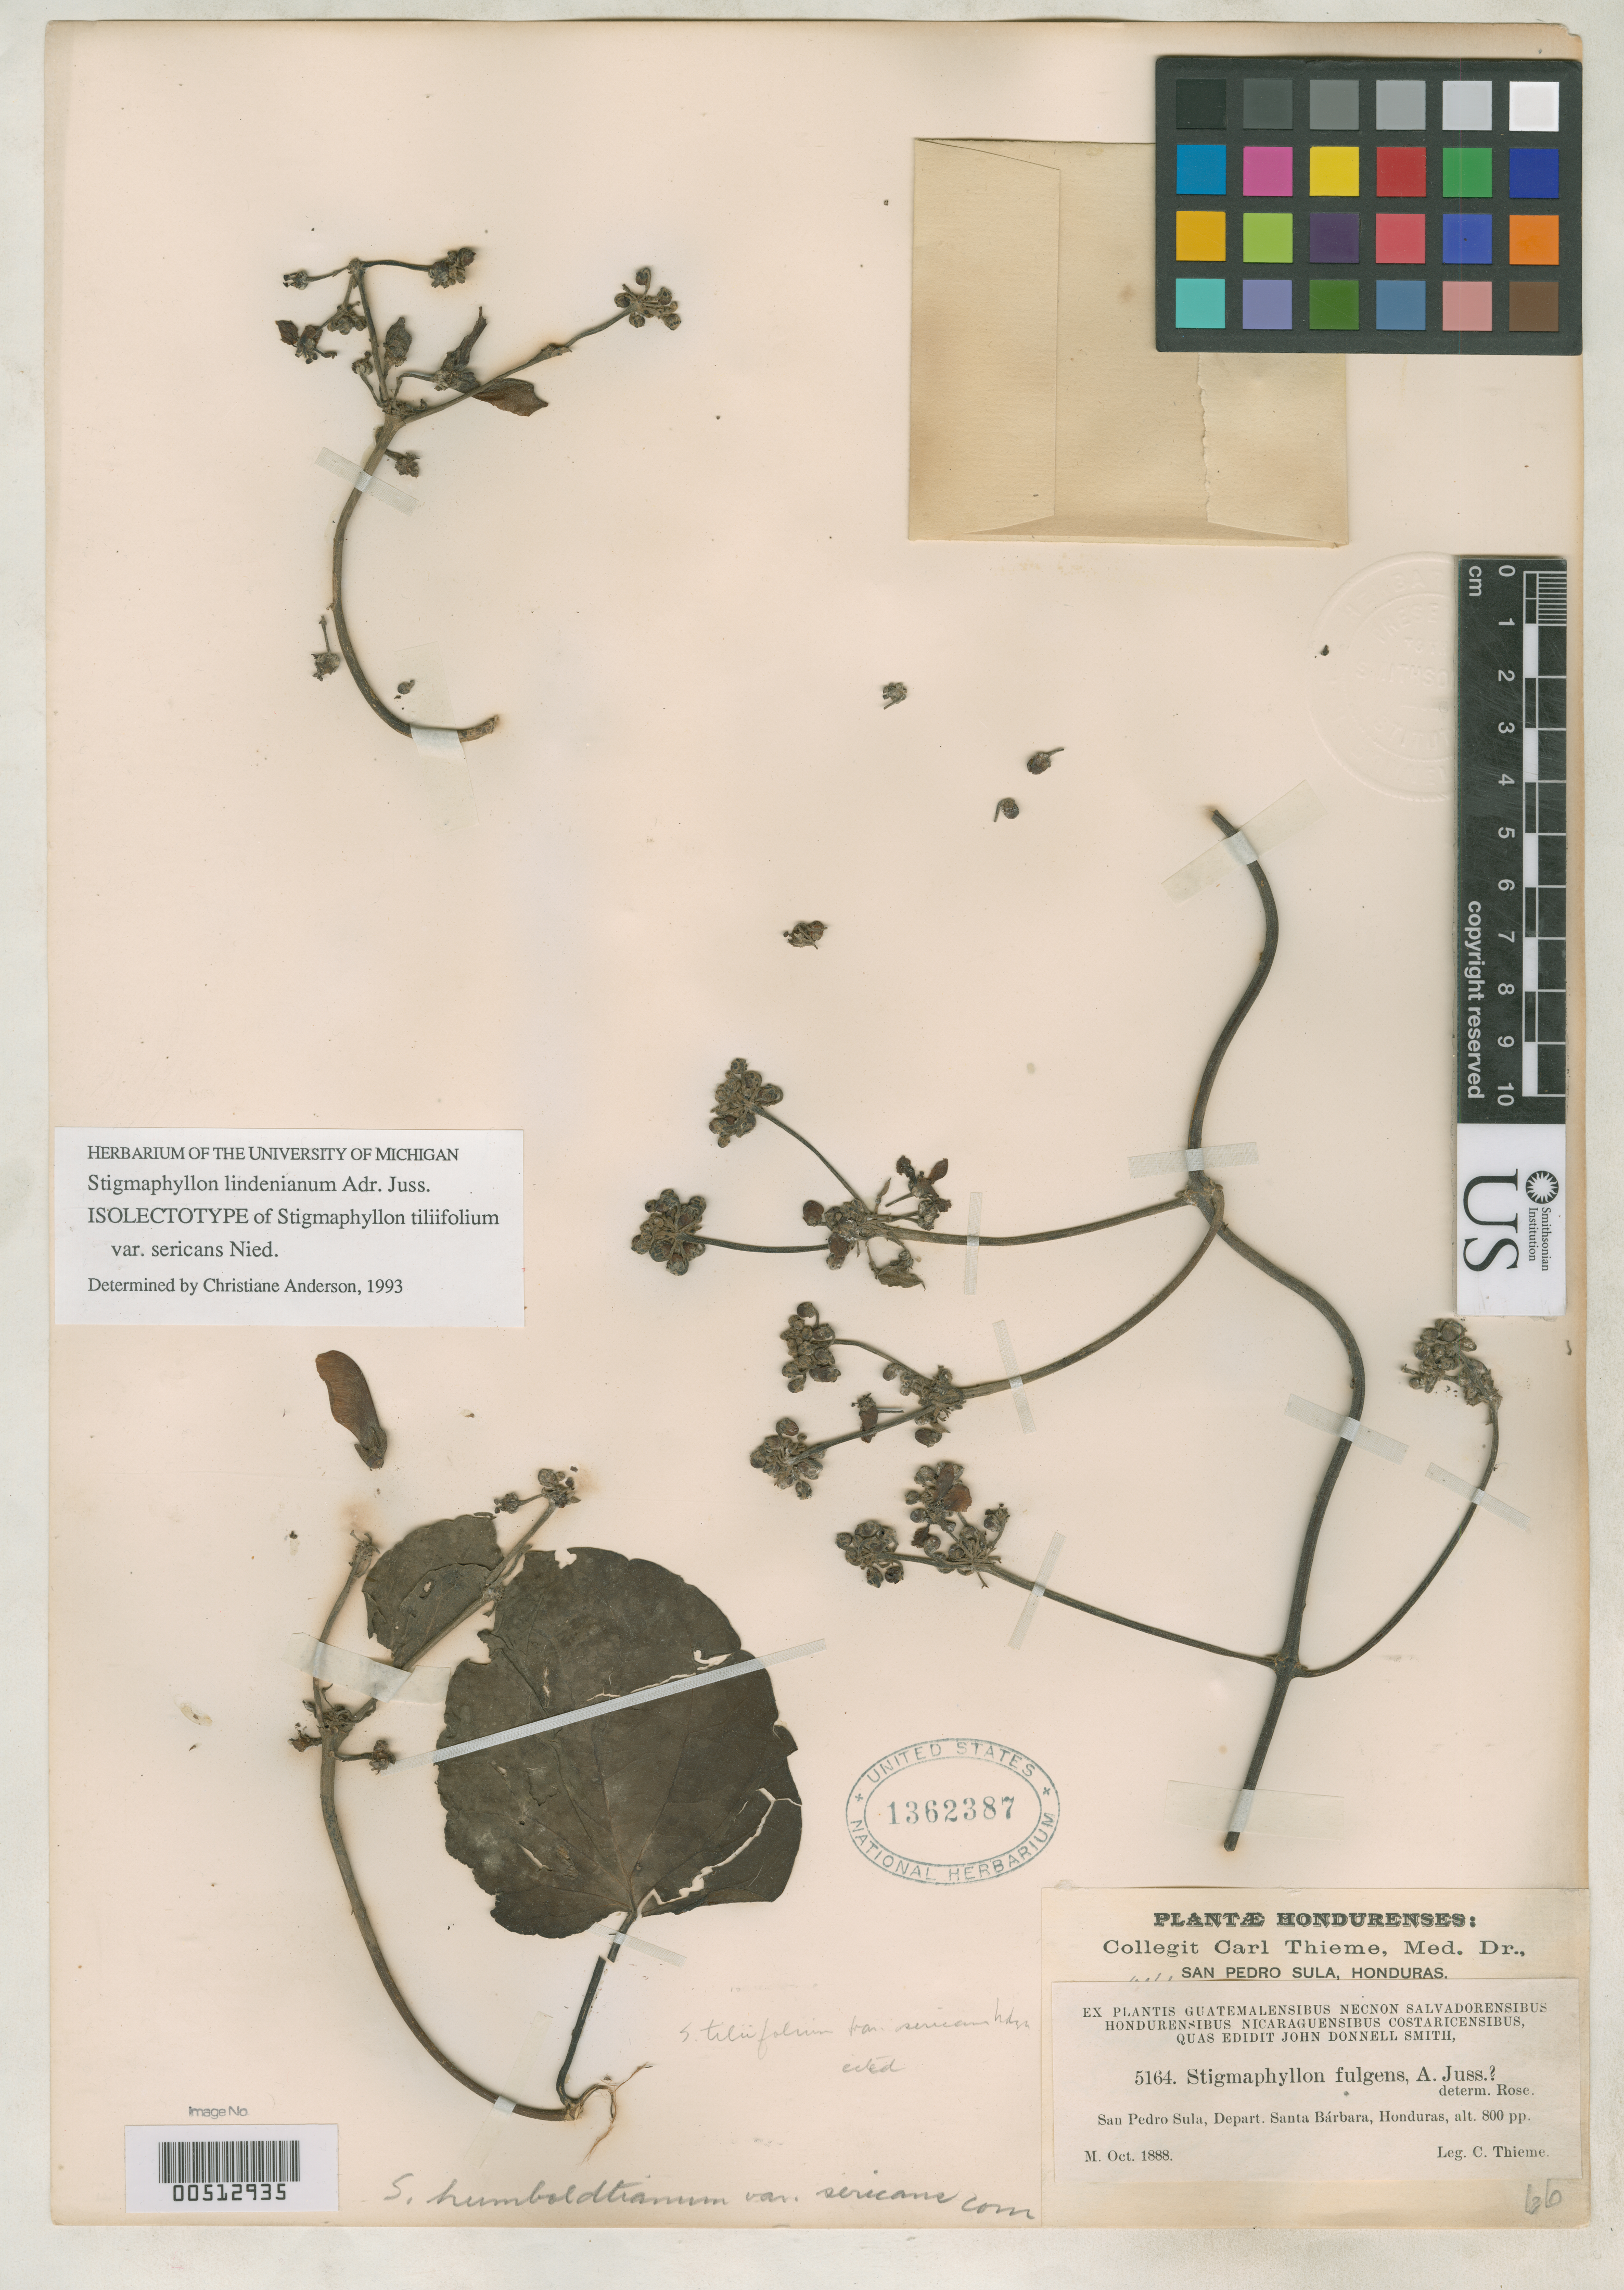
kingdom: Plantae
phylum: Tracheophyta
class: Magnoliopsida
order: Malpighiales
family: Malpighiaceae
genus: Stigmaphyllon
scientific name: Stigmaphyllon tiliifolium var. sericans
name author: Nied.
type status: Isolectotype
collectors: C. Thieme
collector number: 5164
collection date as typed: Oct 1888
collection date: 1888-10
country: Honduras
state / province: Santa Bárbara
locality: San Pedro Sula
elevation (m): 244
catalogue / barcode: US 1362387